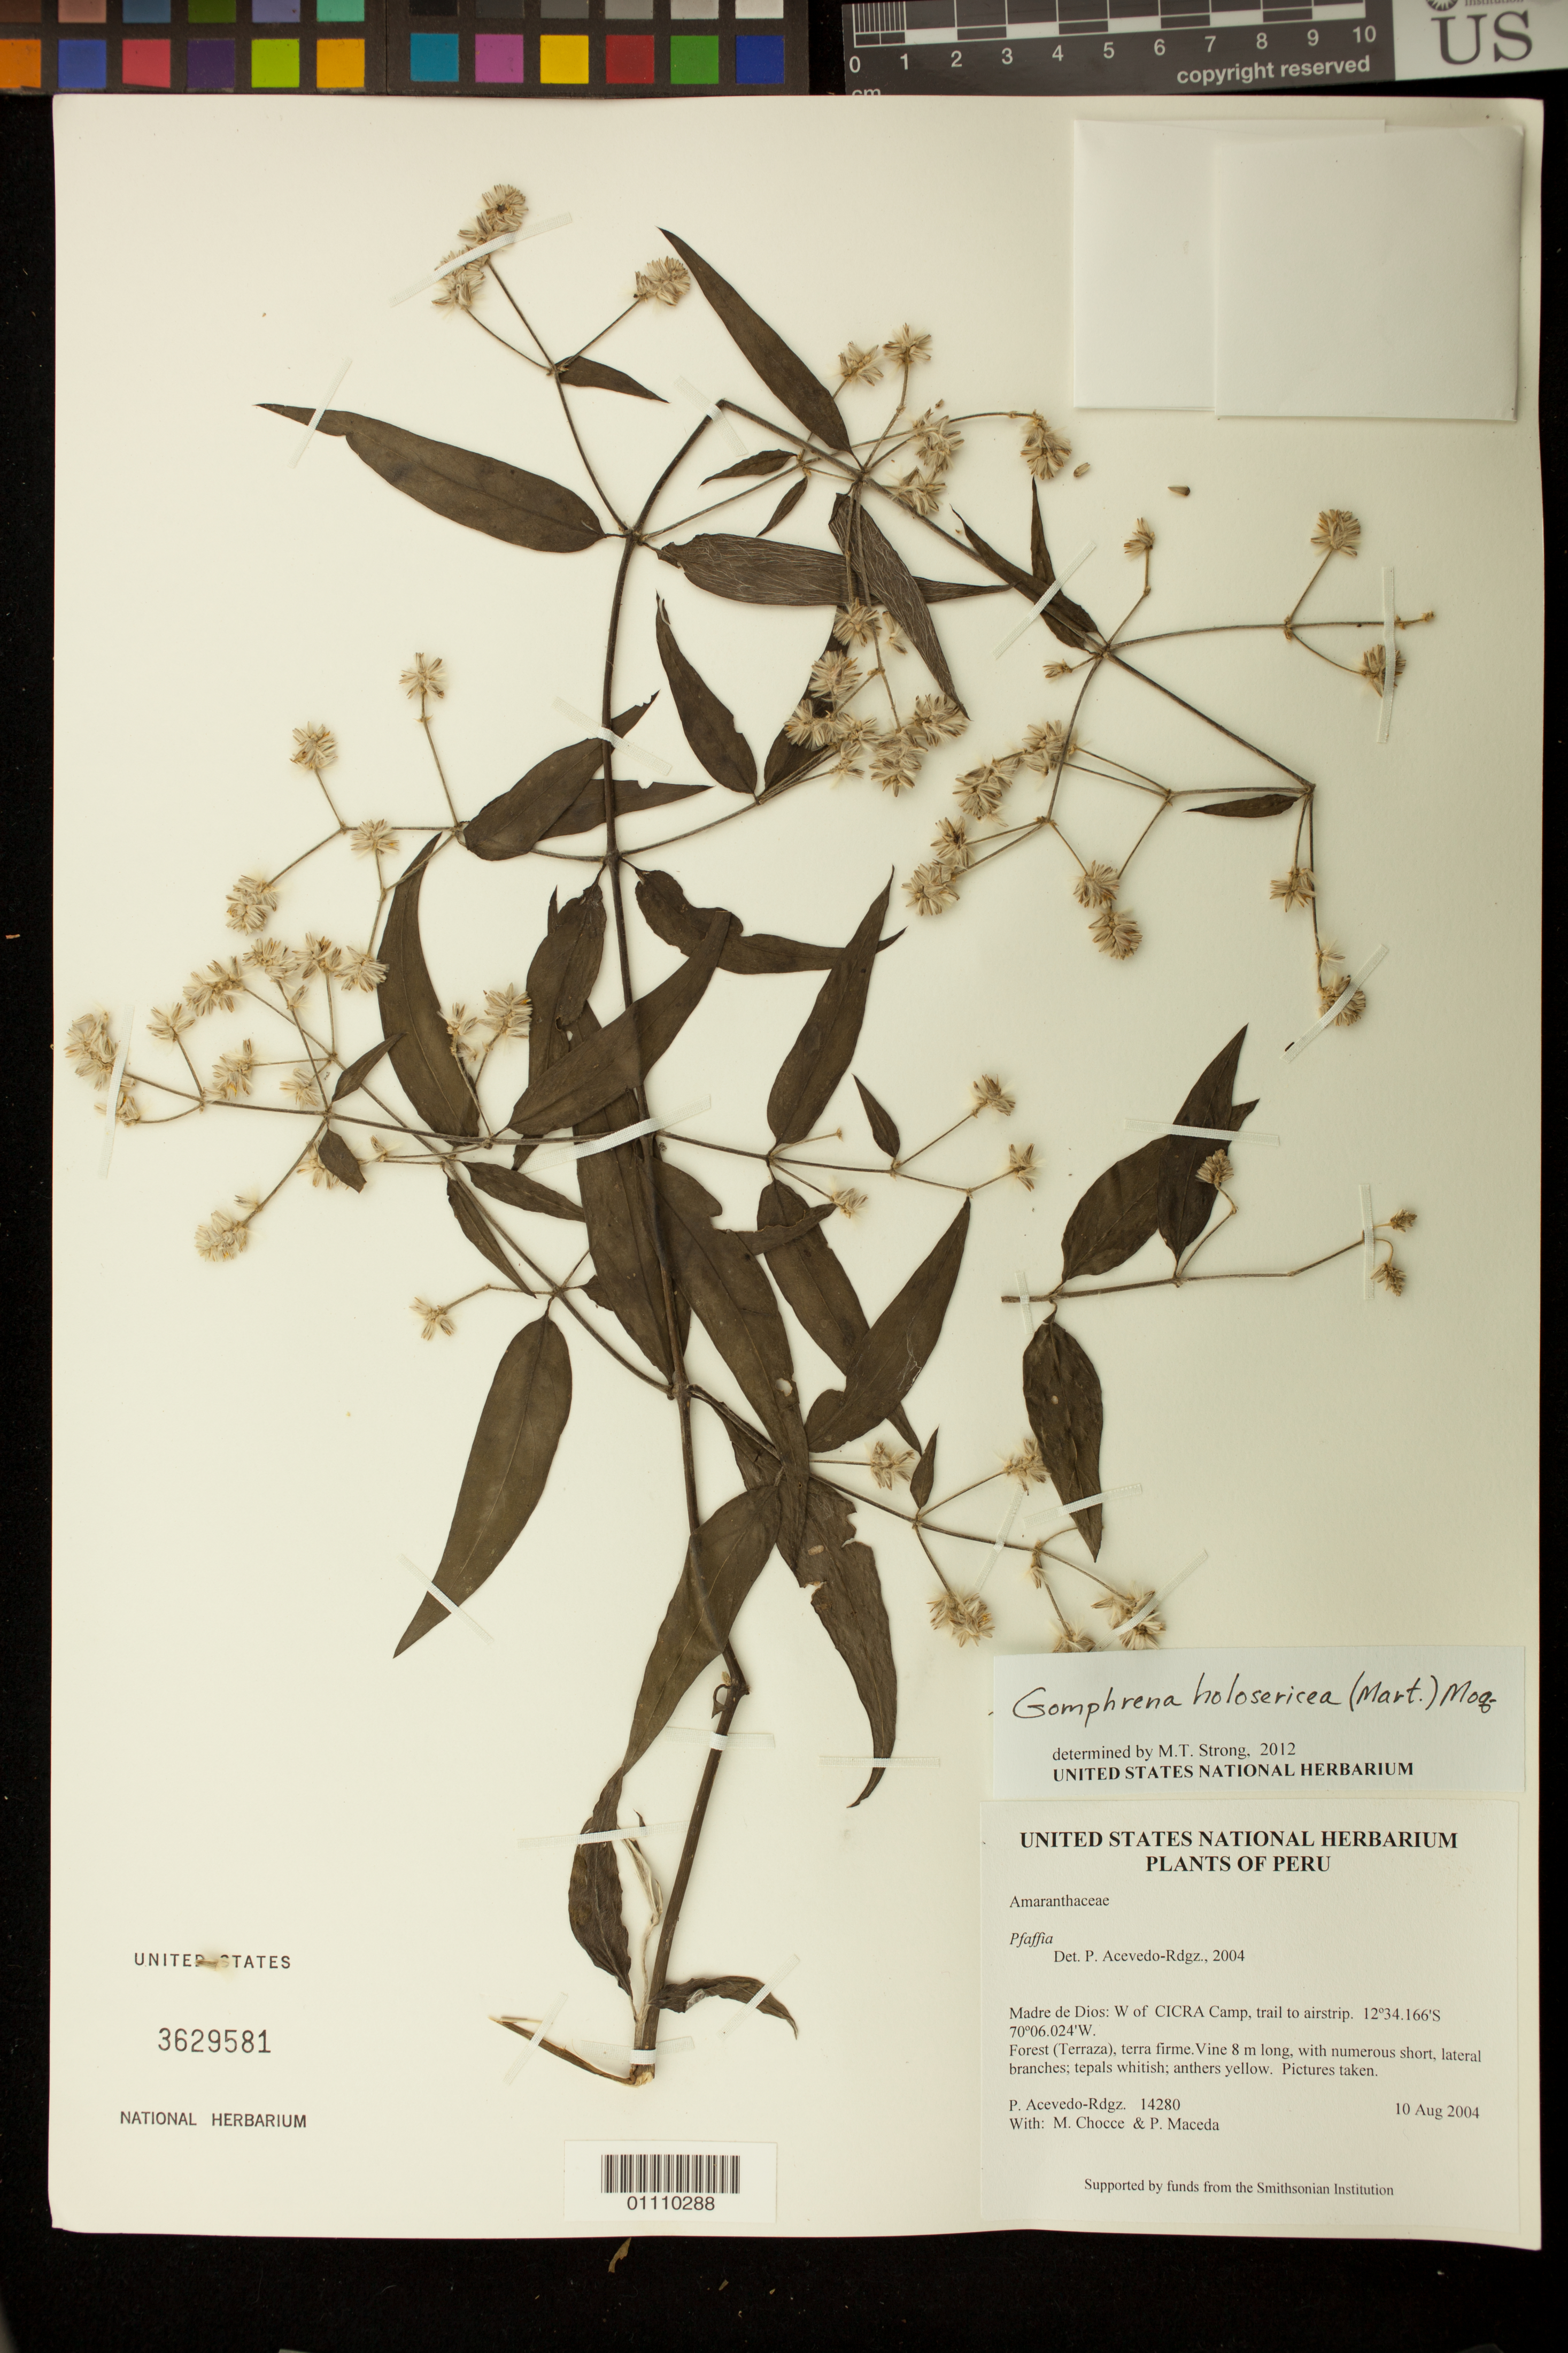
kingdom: Plantae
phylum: Tracheophyta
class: Magnoliopsida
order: Caryophyllales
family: Amaranthaceae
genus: Gomphrena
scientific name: Gomphrena holosericea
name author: (Mart.) Moq.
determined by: Strong, M. T., (US), Smithsonian Institution - National Museum of Natural History (UNITED STATES)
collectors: P. Acevedo-Rodr., M. Chocce & P. Maceda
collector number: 14280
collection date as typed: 10 Aug 2004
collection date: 2004-08-10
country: Peru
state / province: Madre de Dios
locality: Madre de Dios: W of CICRA Camp, trail to airstrip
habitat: Forest (Terraza), terra firme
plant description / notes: NY, K, MO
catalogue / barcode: US 3629581